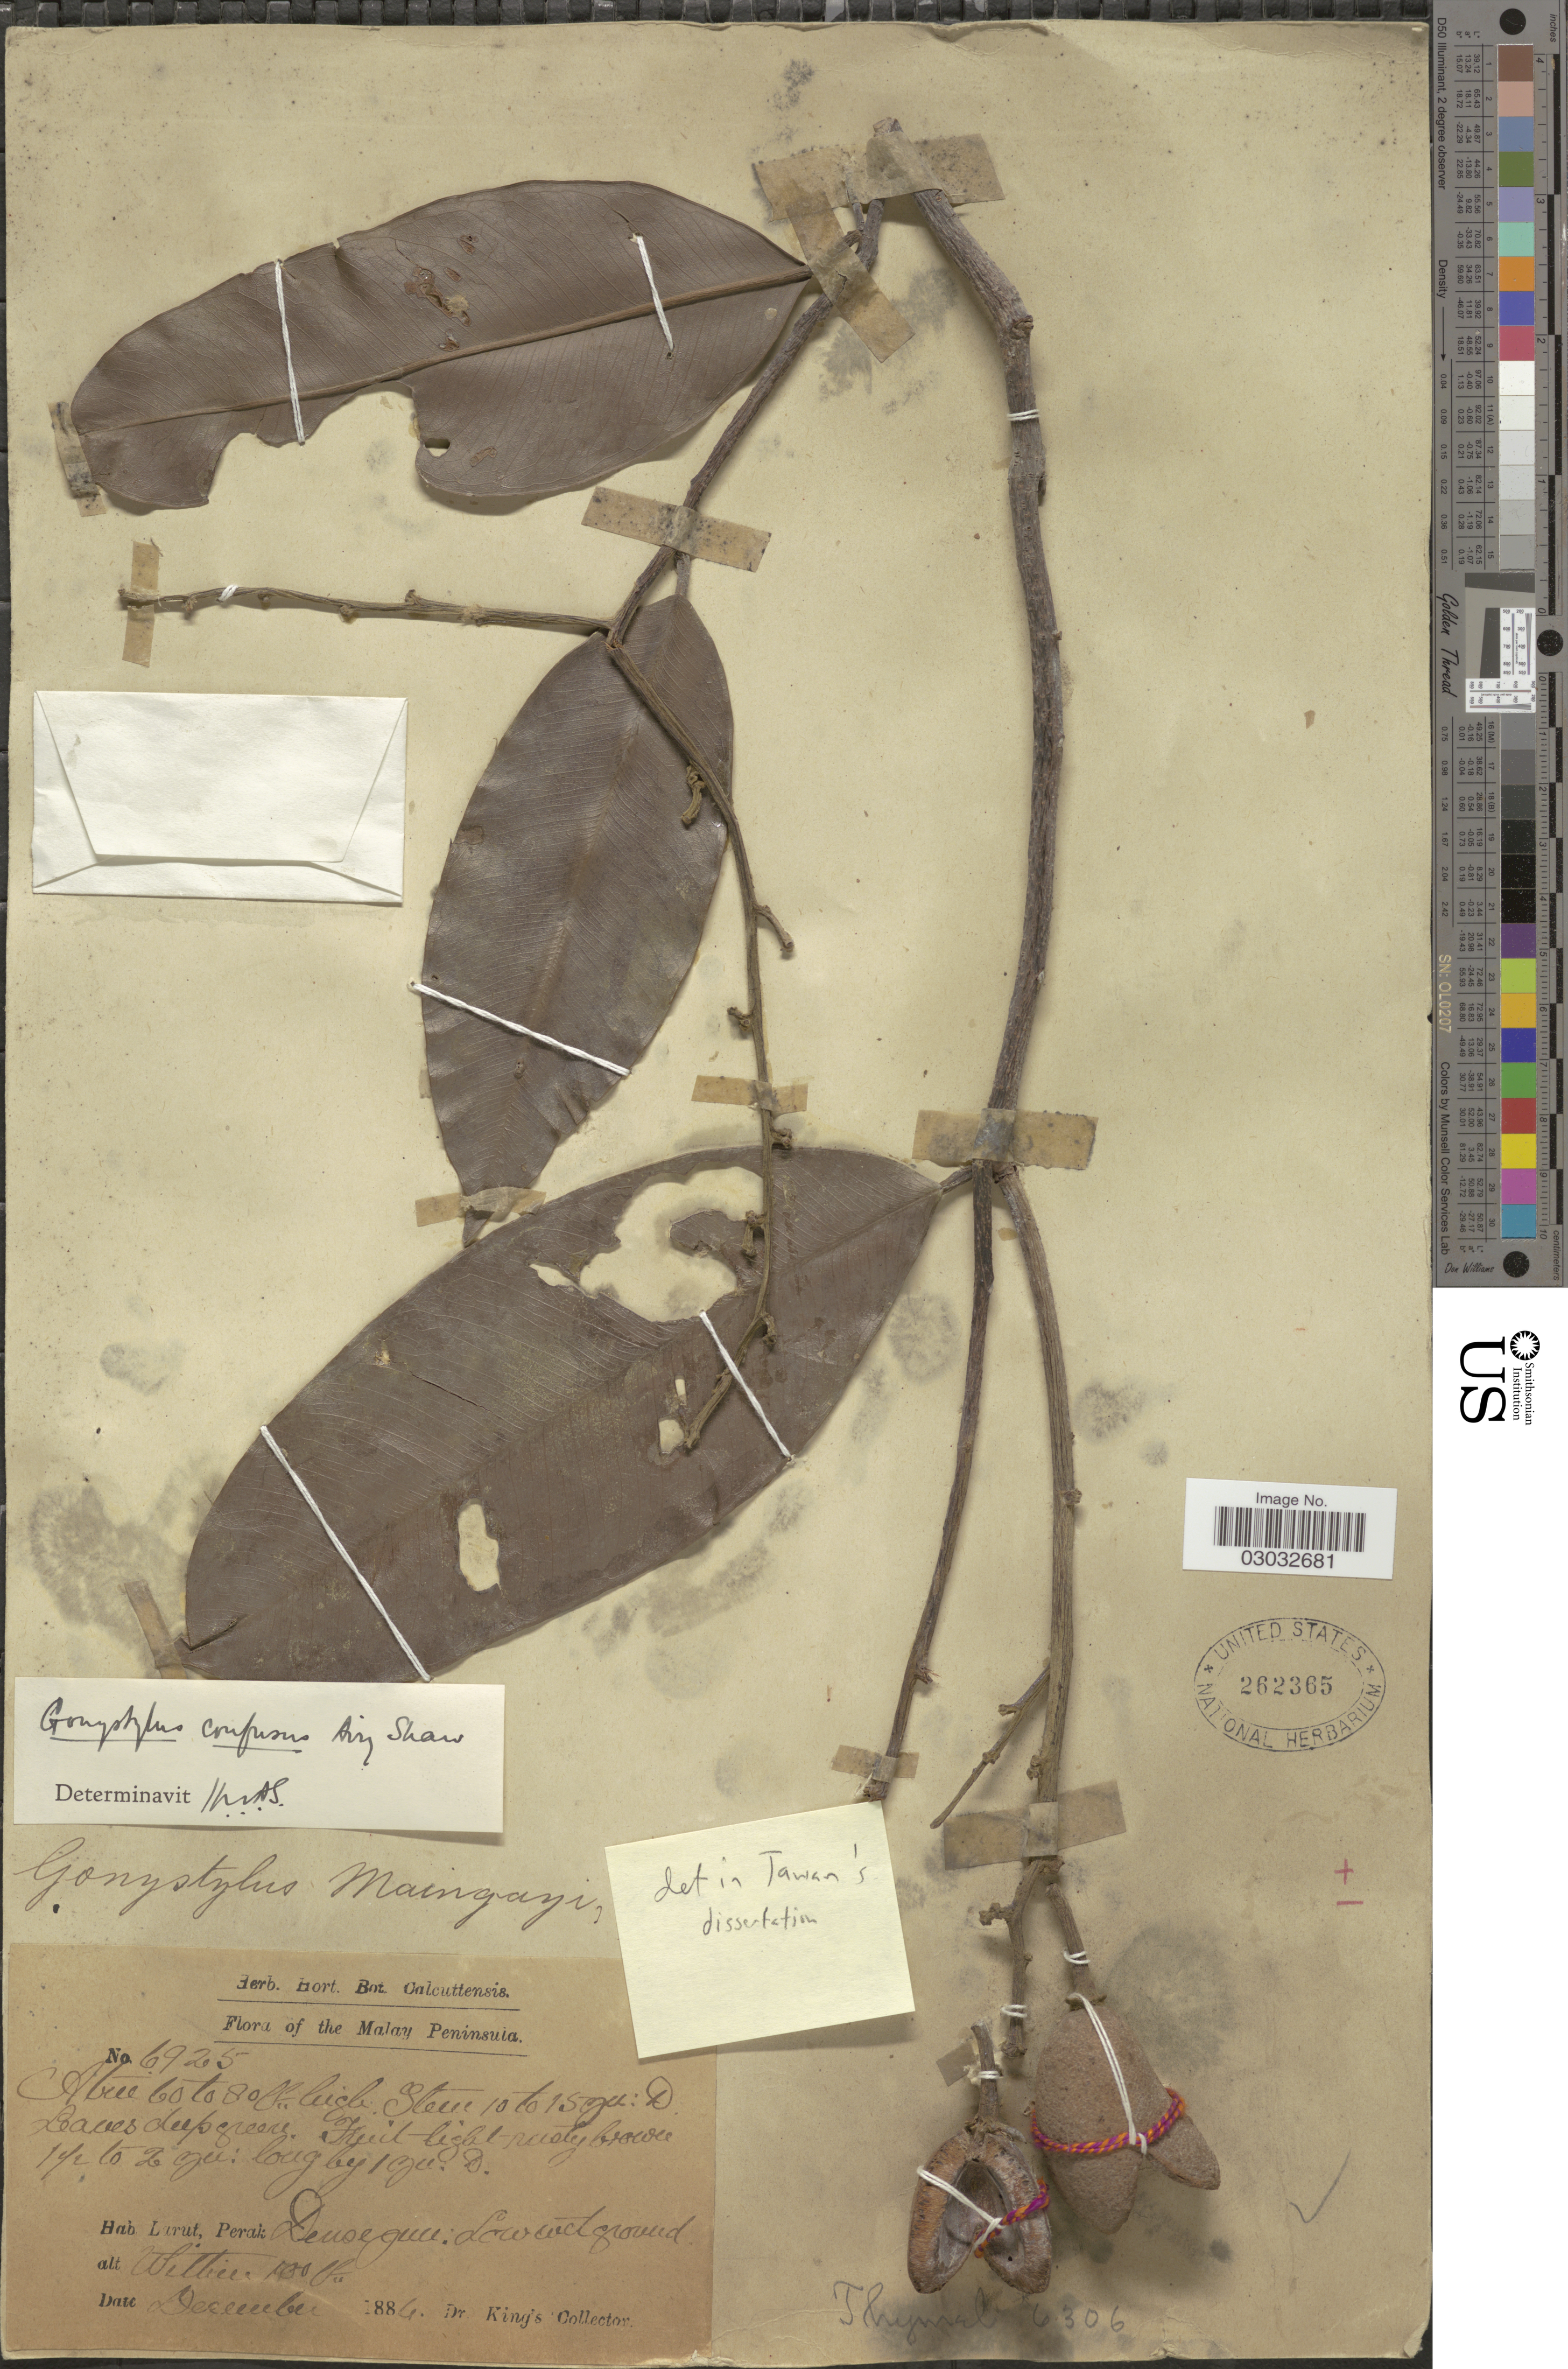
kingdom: Plantae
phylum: Tracheophyta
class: Magnoliopsida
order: Malvales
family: Thymelaeaceae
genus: Gonystylus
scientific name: Gonystylus confusus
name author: Airy Shaw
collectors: Dr. King's collector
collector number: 6925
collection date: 1884-12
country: Malaysia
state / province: Perak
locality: Malay Peninsula. Larut.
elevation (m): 30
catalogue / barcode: US 262365